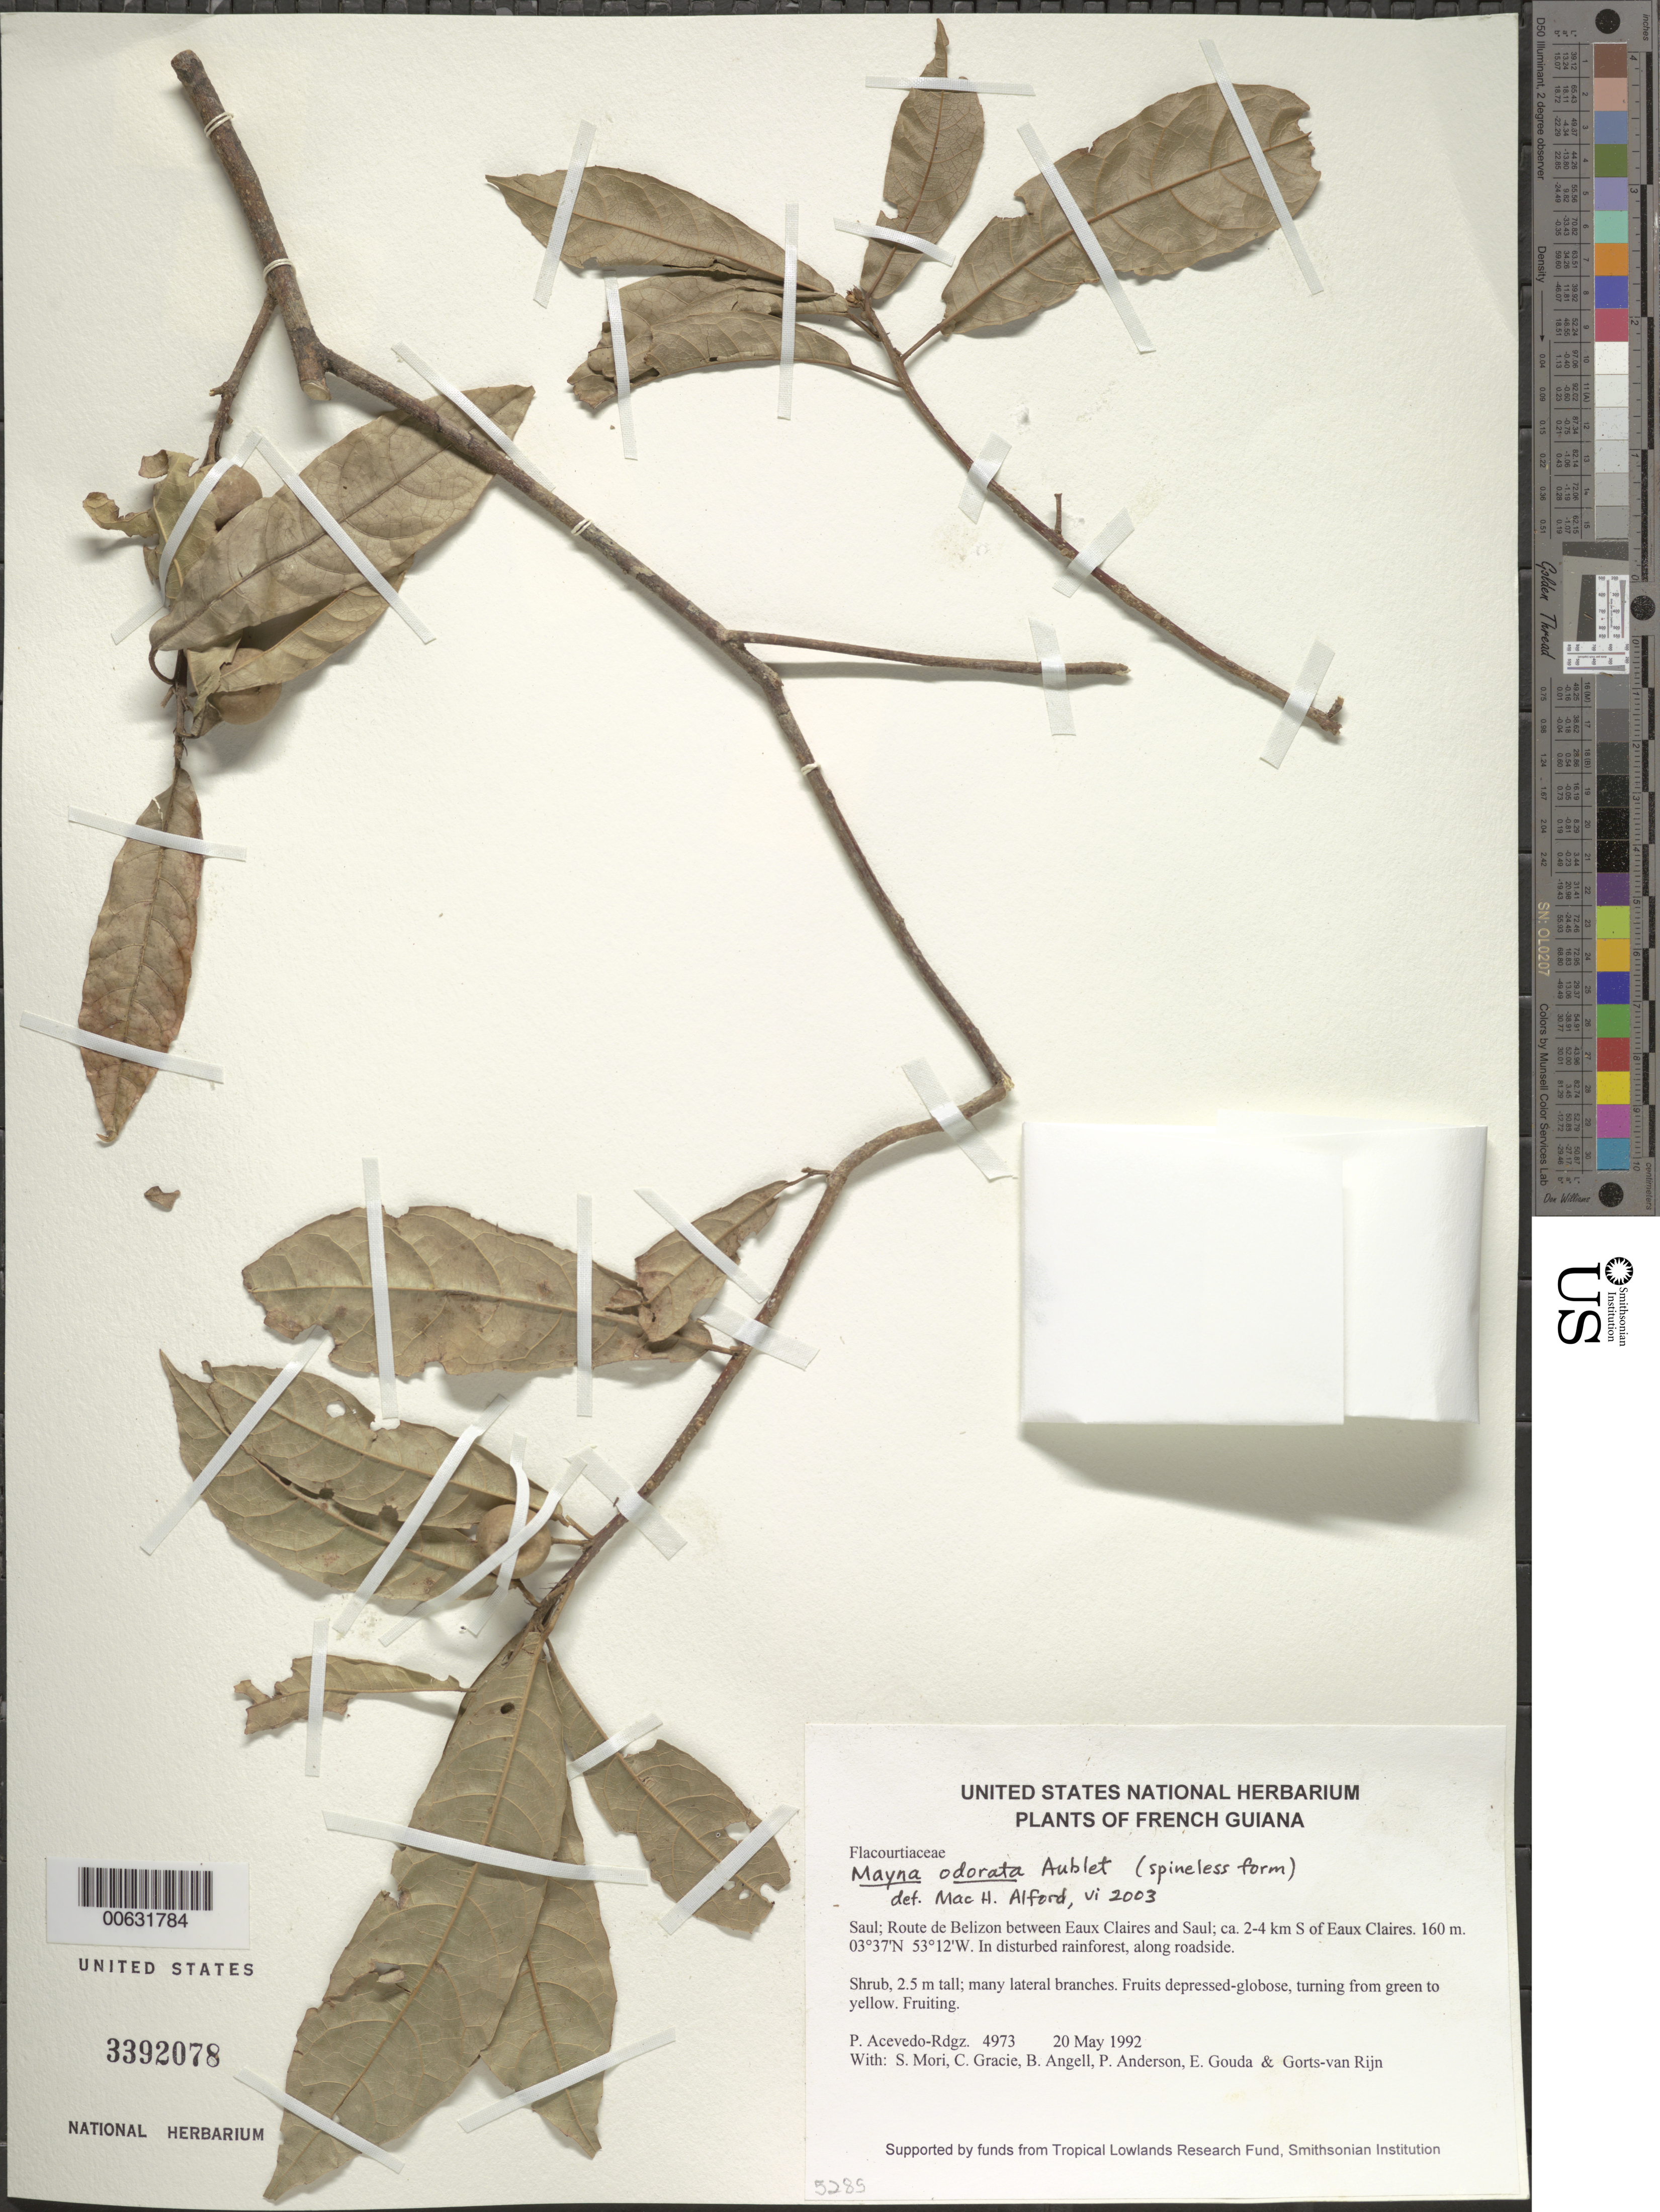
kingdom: Plantae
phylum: Tracheophyta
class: Magnoliopsida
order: Malpighiales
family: Achariaceae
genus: Mayna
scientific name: Mayna odorata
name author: Aubl.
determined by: Alford, Mac Haverson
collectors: P. Acevedo-Rodr., S. Mori, C. A. Gracie, Bobbi Angell, P. Anderson, E. J. Gouda & A. .R. A. Görts-van Rijn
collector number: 4973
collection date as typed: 20 May 1992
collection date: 1992-05-20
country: French Guiana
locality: Saul; Route de Belizon between Eaux Claires and Saul; ca. 2-4 km S of Eaux Claires.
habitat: In disturbed rainforest, along roadside.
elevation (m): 160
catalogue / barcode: US 3392078